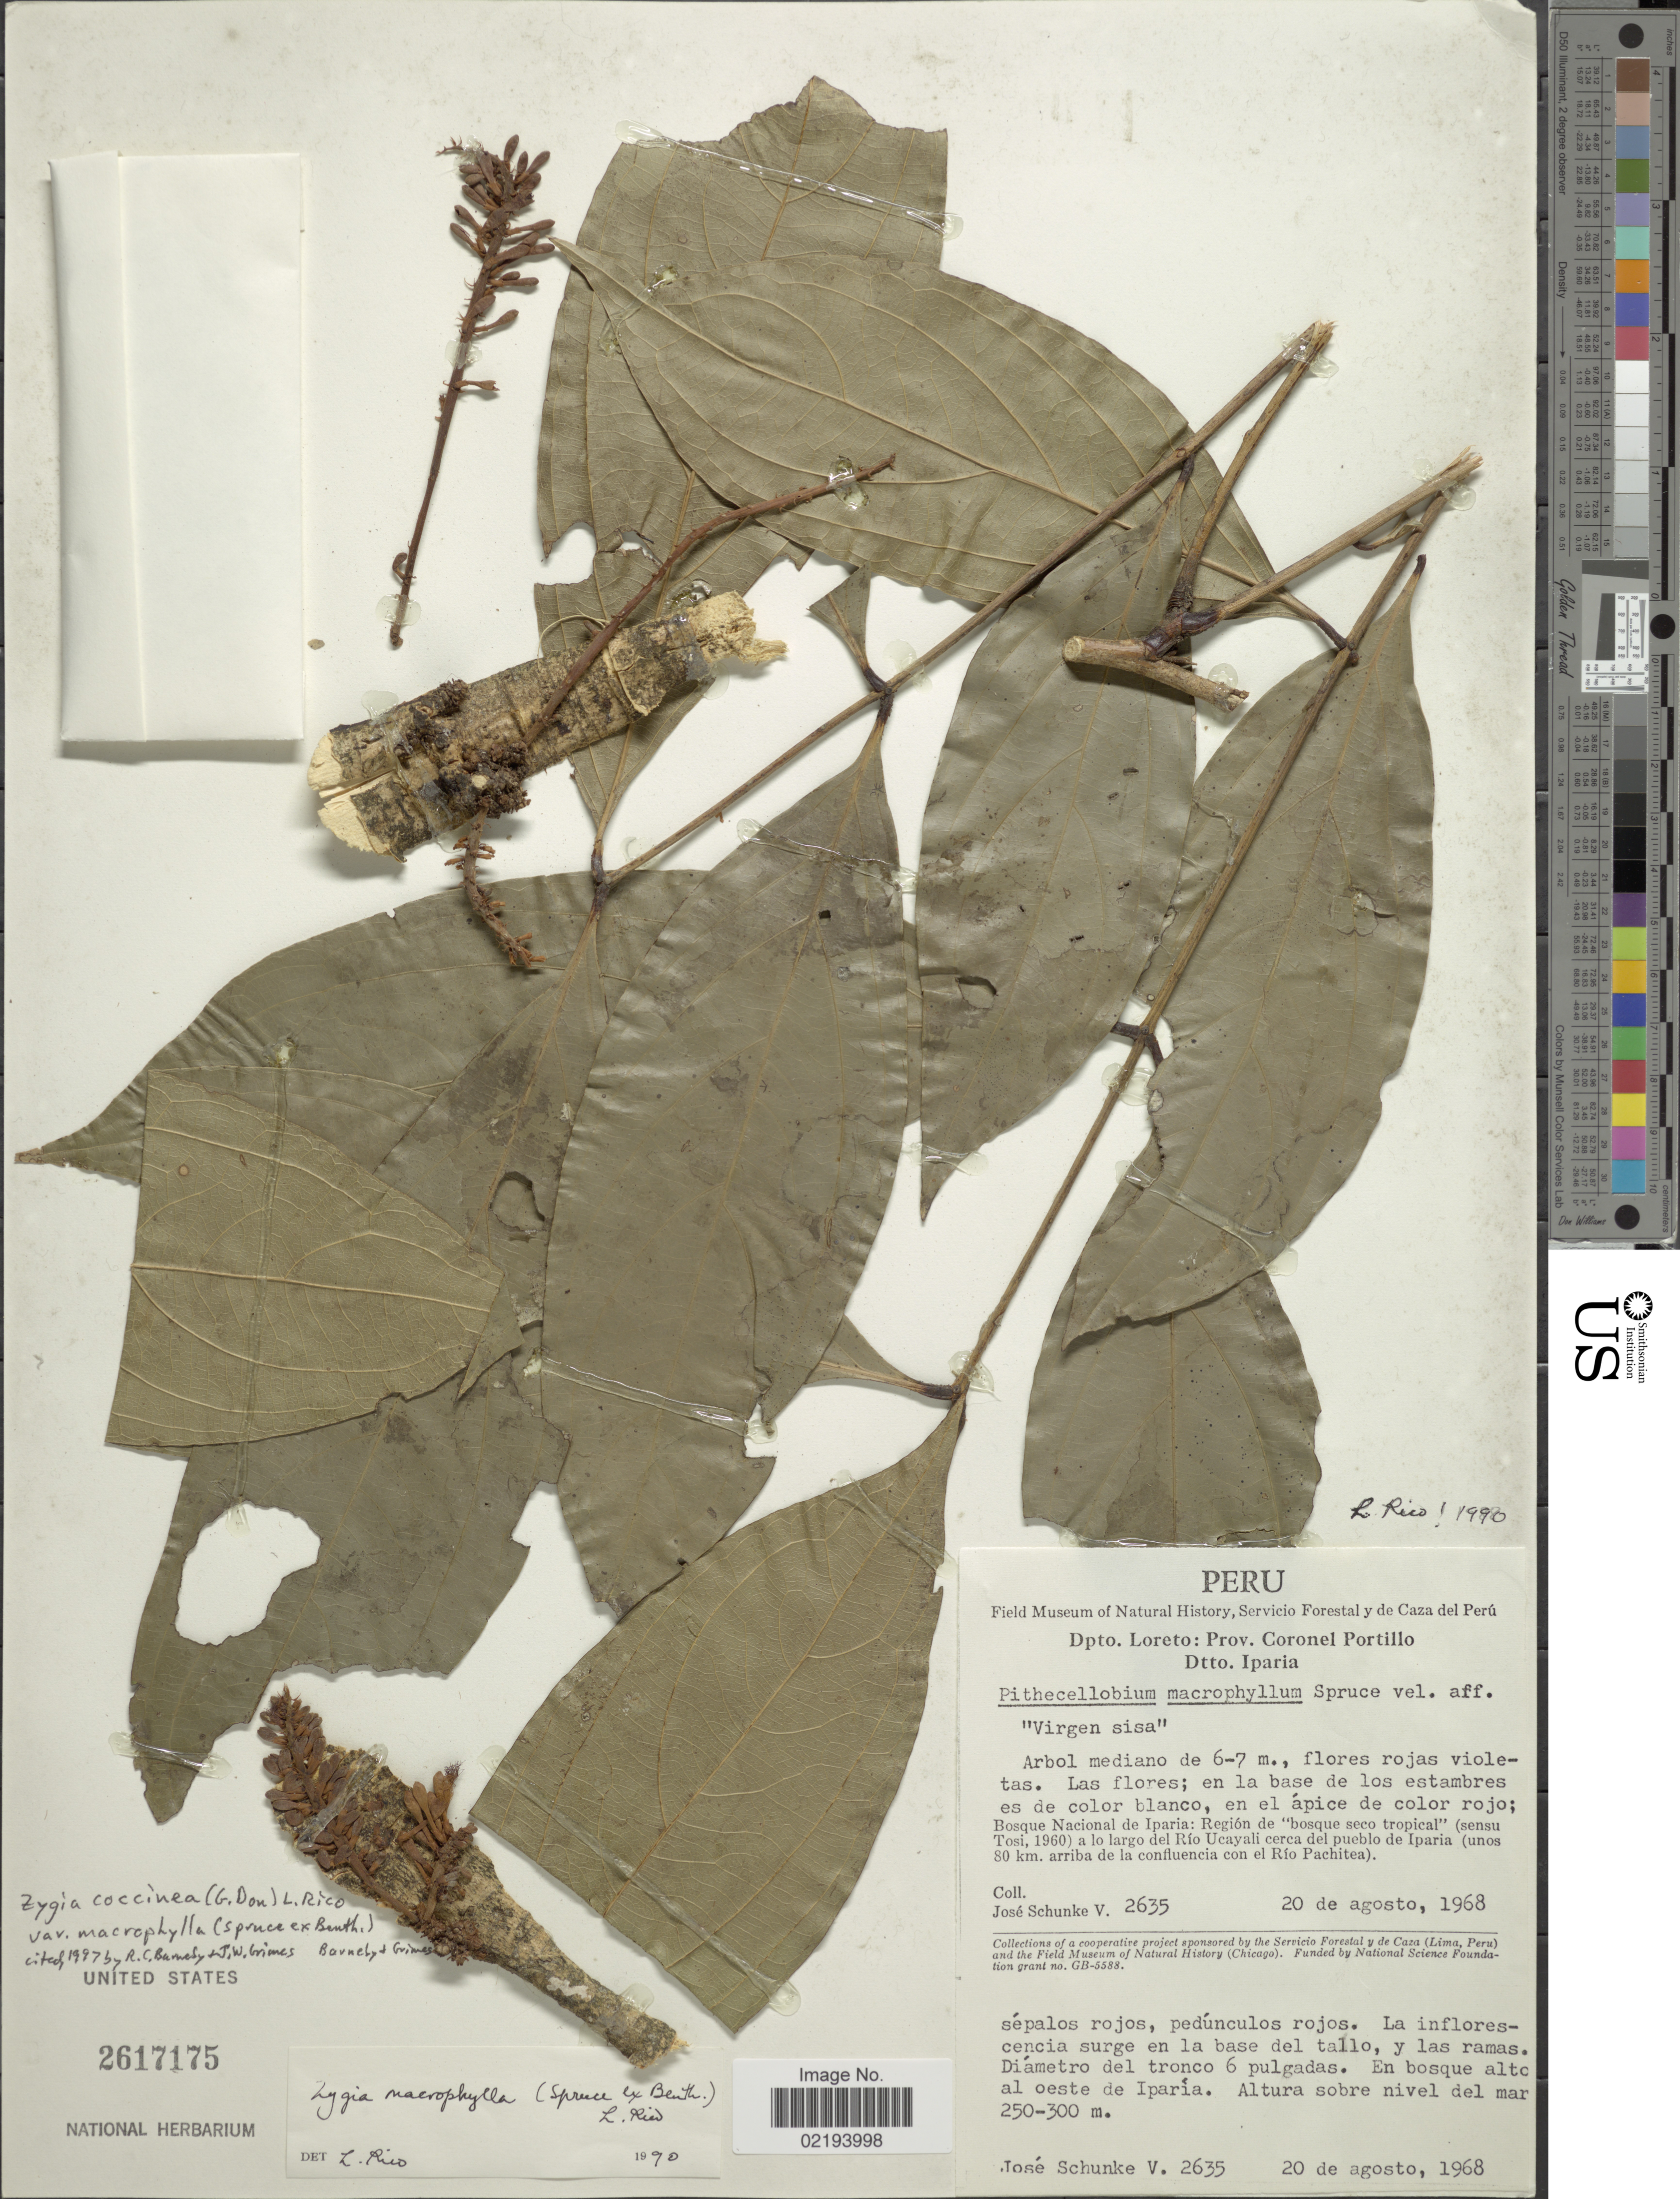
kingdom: Plantae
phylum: Tracheophyta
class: Magnoliopsida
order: Fabales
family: Fabaceae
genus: Zygia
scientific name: Zygia coccinea var. macrophylla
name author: (Benth.) Barneby & J.W. Grimes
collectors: J. Schunke Vigo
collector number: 2635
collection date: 1968-08-20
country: Peru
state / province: Loreto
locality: Dpto Loreto: Prov. Coronel Portillo Dtto. Iparia, Bosque Nacional de Iparia: región de 'bosque seco tropical' (sensu Tosi, 1960) a lo largo del Río Ucayali cerca del pueblo de Iparia (unos 80 km arriba de la confluencia con el Río Pachitea)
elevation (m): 250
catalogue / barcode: US 2617175